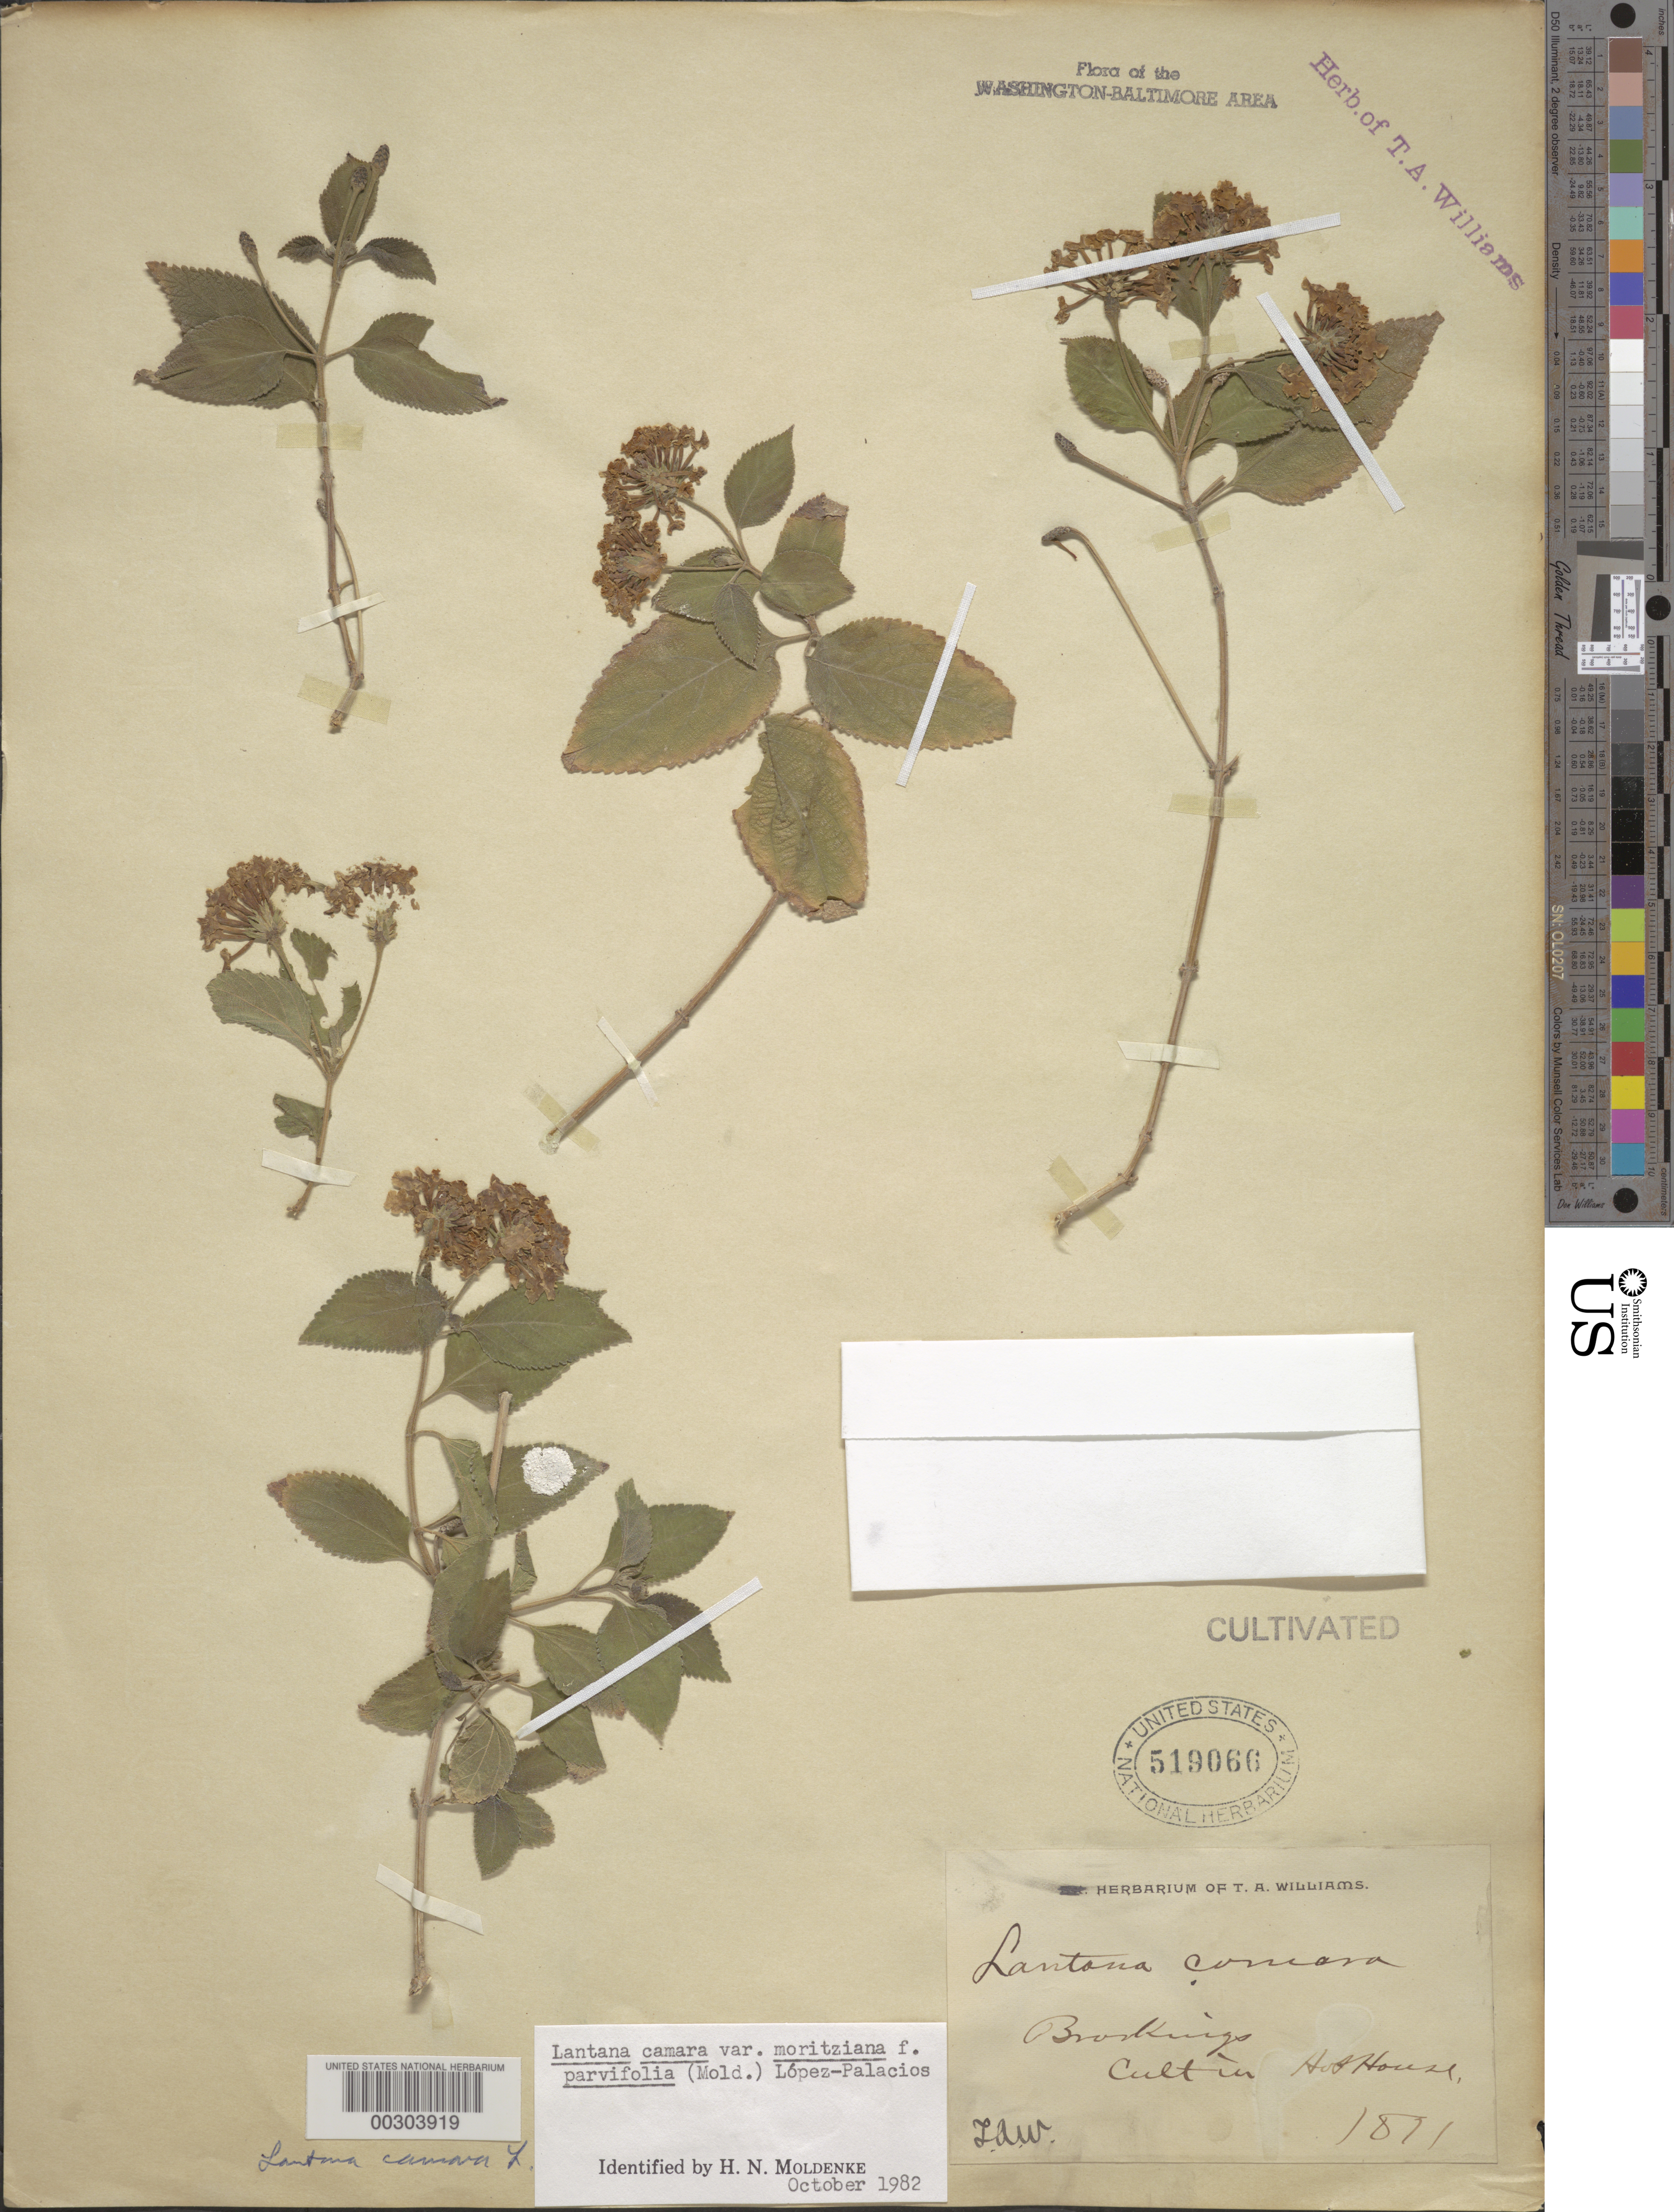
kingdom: Plantae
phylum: Tracheophyta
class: Magnoliopsida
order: Lamiales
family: Verbenaceae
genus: Lantana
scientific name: Lantana camara var. moritziana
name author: (Otto & A. Dietr.) López-Pal.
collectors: T. A. Williams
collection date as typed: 1877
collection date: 1877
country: United States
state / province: District of Columbia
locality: Brookings Institute, Hot House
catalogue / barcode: US 519066